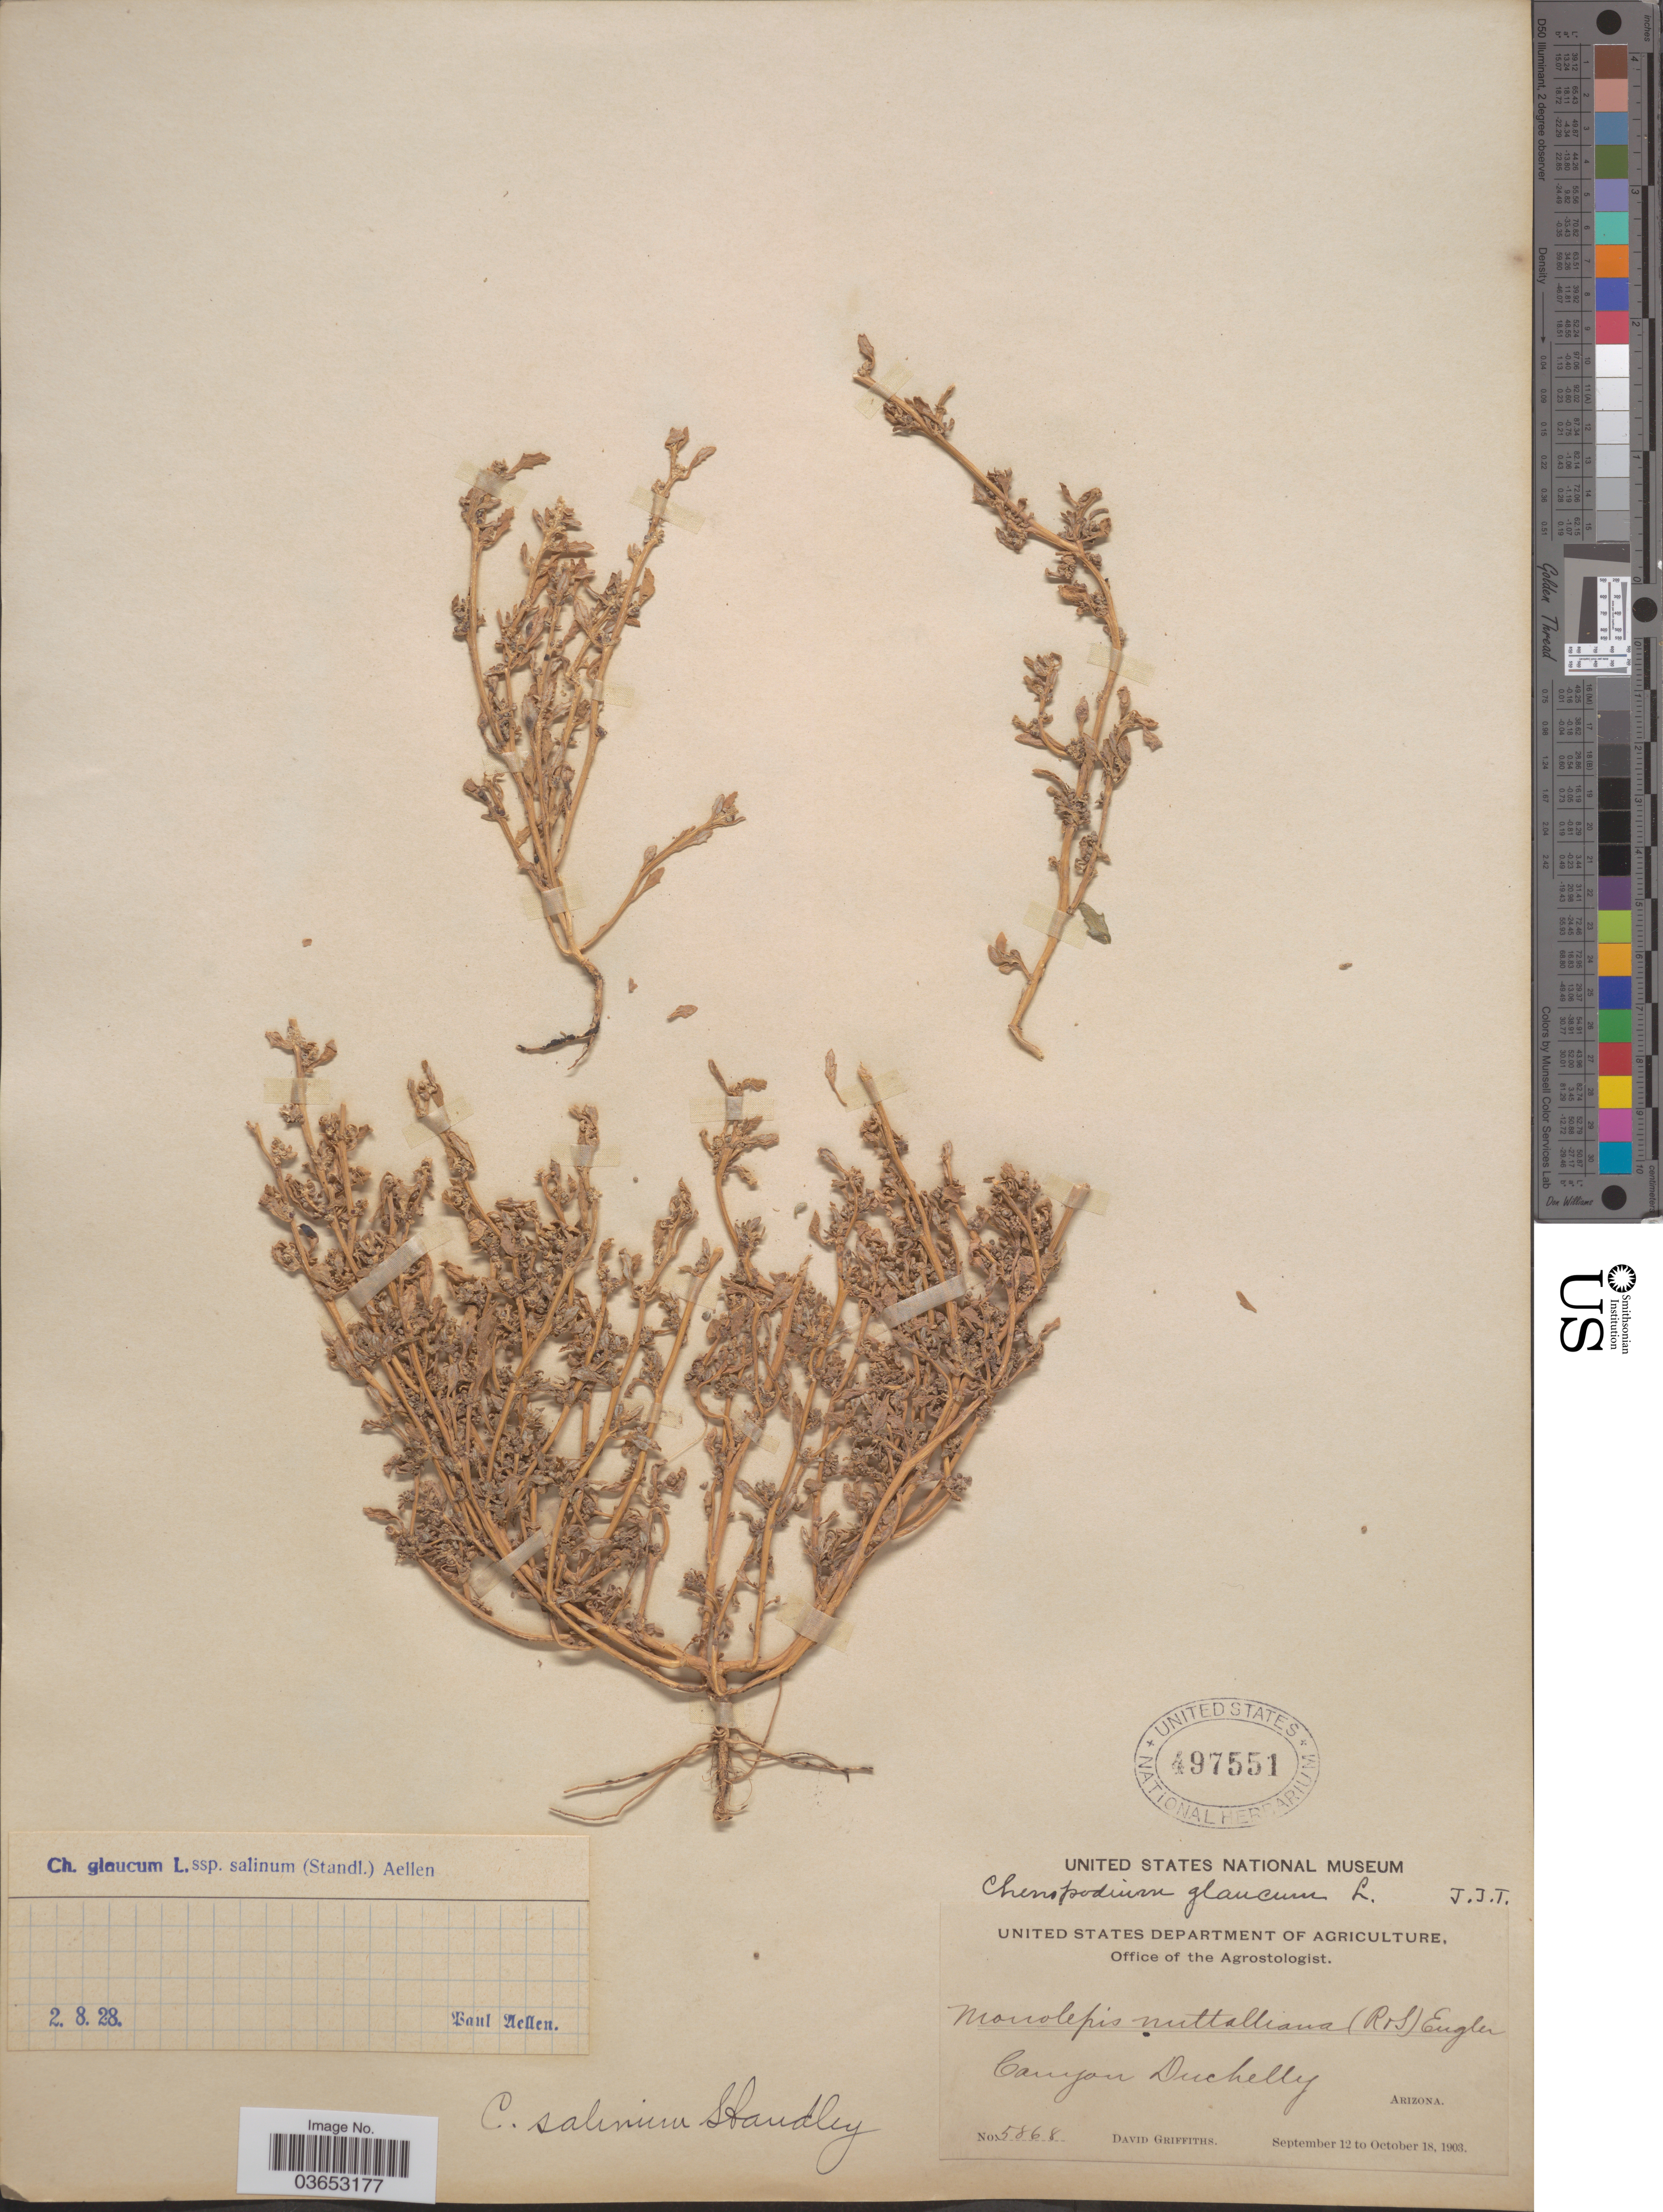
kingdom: Plantae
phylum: Tracheophyta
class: Magnoliopsida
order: Caryophyllales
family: Amaranthaceae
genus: Chenopodium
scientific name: Chenopodium glaucum subsp. salinum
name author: (Aellen) Aellen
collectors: D. Griffiths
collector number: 5868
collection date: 1903-09-12/1903-10-18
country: United States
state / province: Arizona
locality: Canyon Duchelly.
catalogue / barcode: US 497551